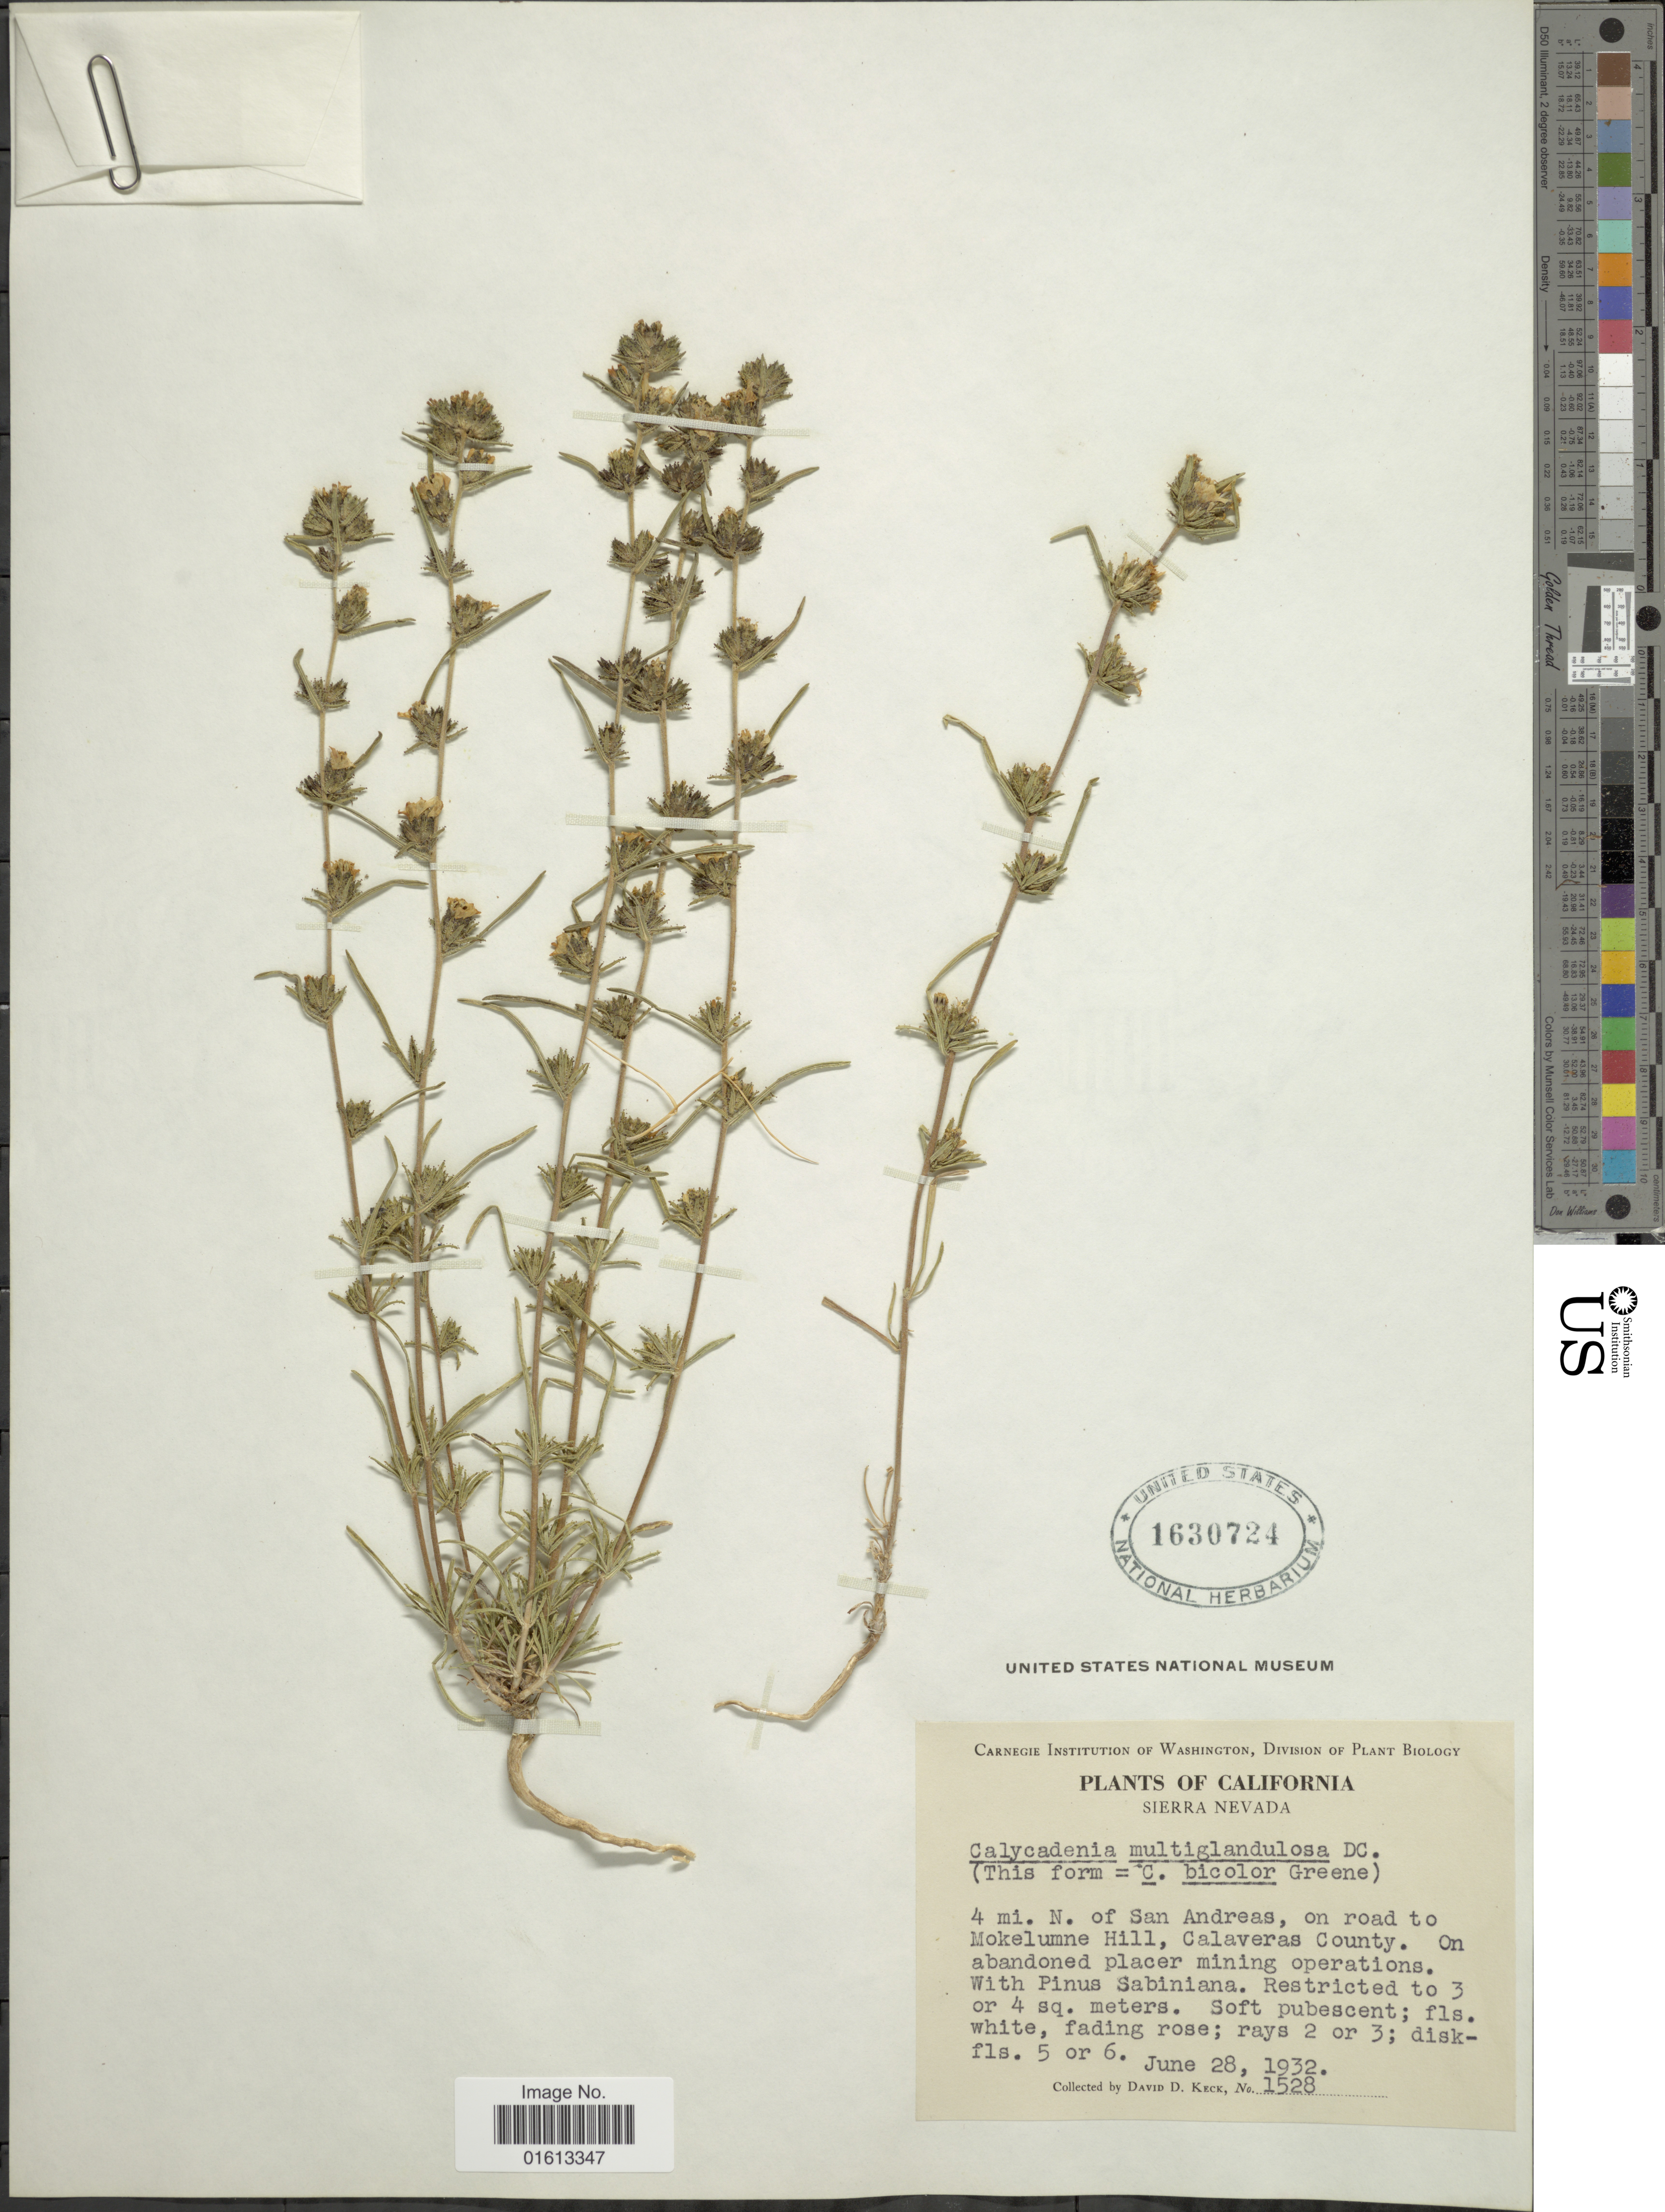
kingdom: Plantae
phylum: Tracheophyta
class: Magnoliopsida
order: Asterales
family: Asteraceae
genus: Calycadenia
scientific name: Calycadenia multiglandulosa subsp. bicolor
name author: (Greene) D.D. Keck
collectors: D. D. Keck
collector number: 1528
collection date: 1932-06-28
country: United States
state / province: California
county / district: Calaveras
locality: Sierra Nevada, 4 mi. N. of San Andreas, on road to Mokelume Hill, Calaveras County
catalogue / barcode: US 1630724